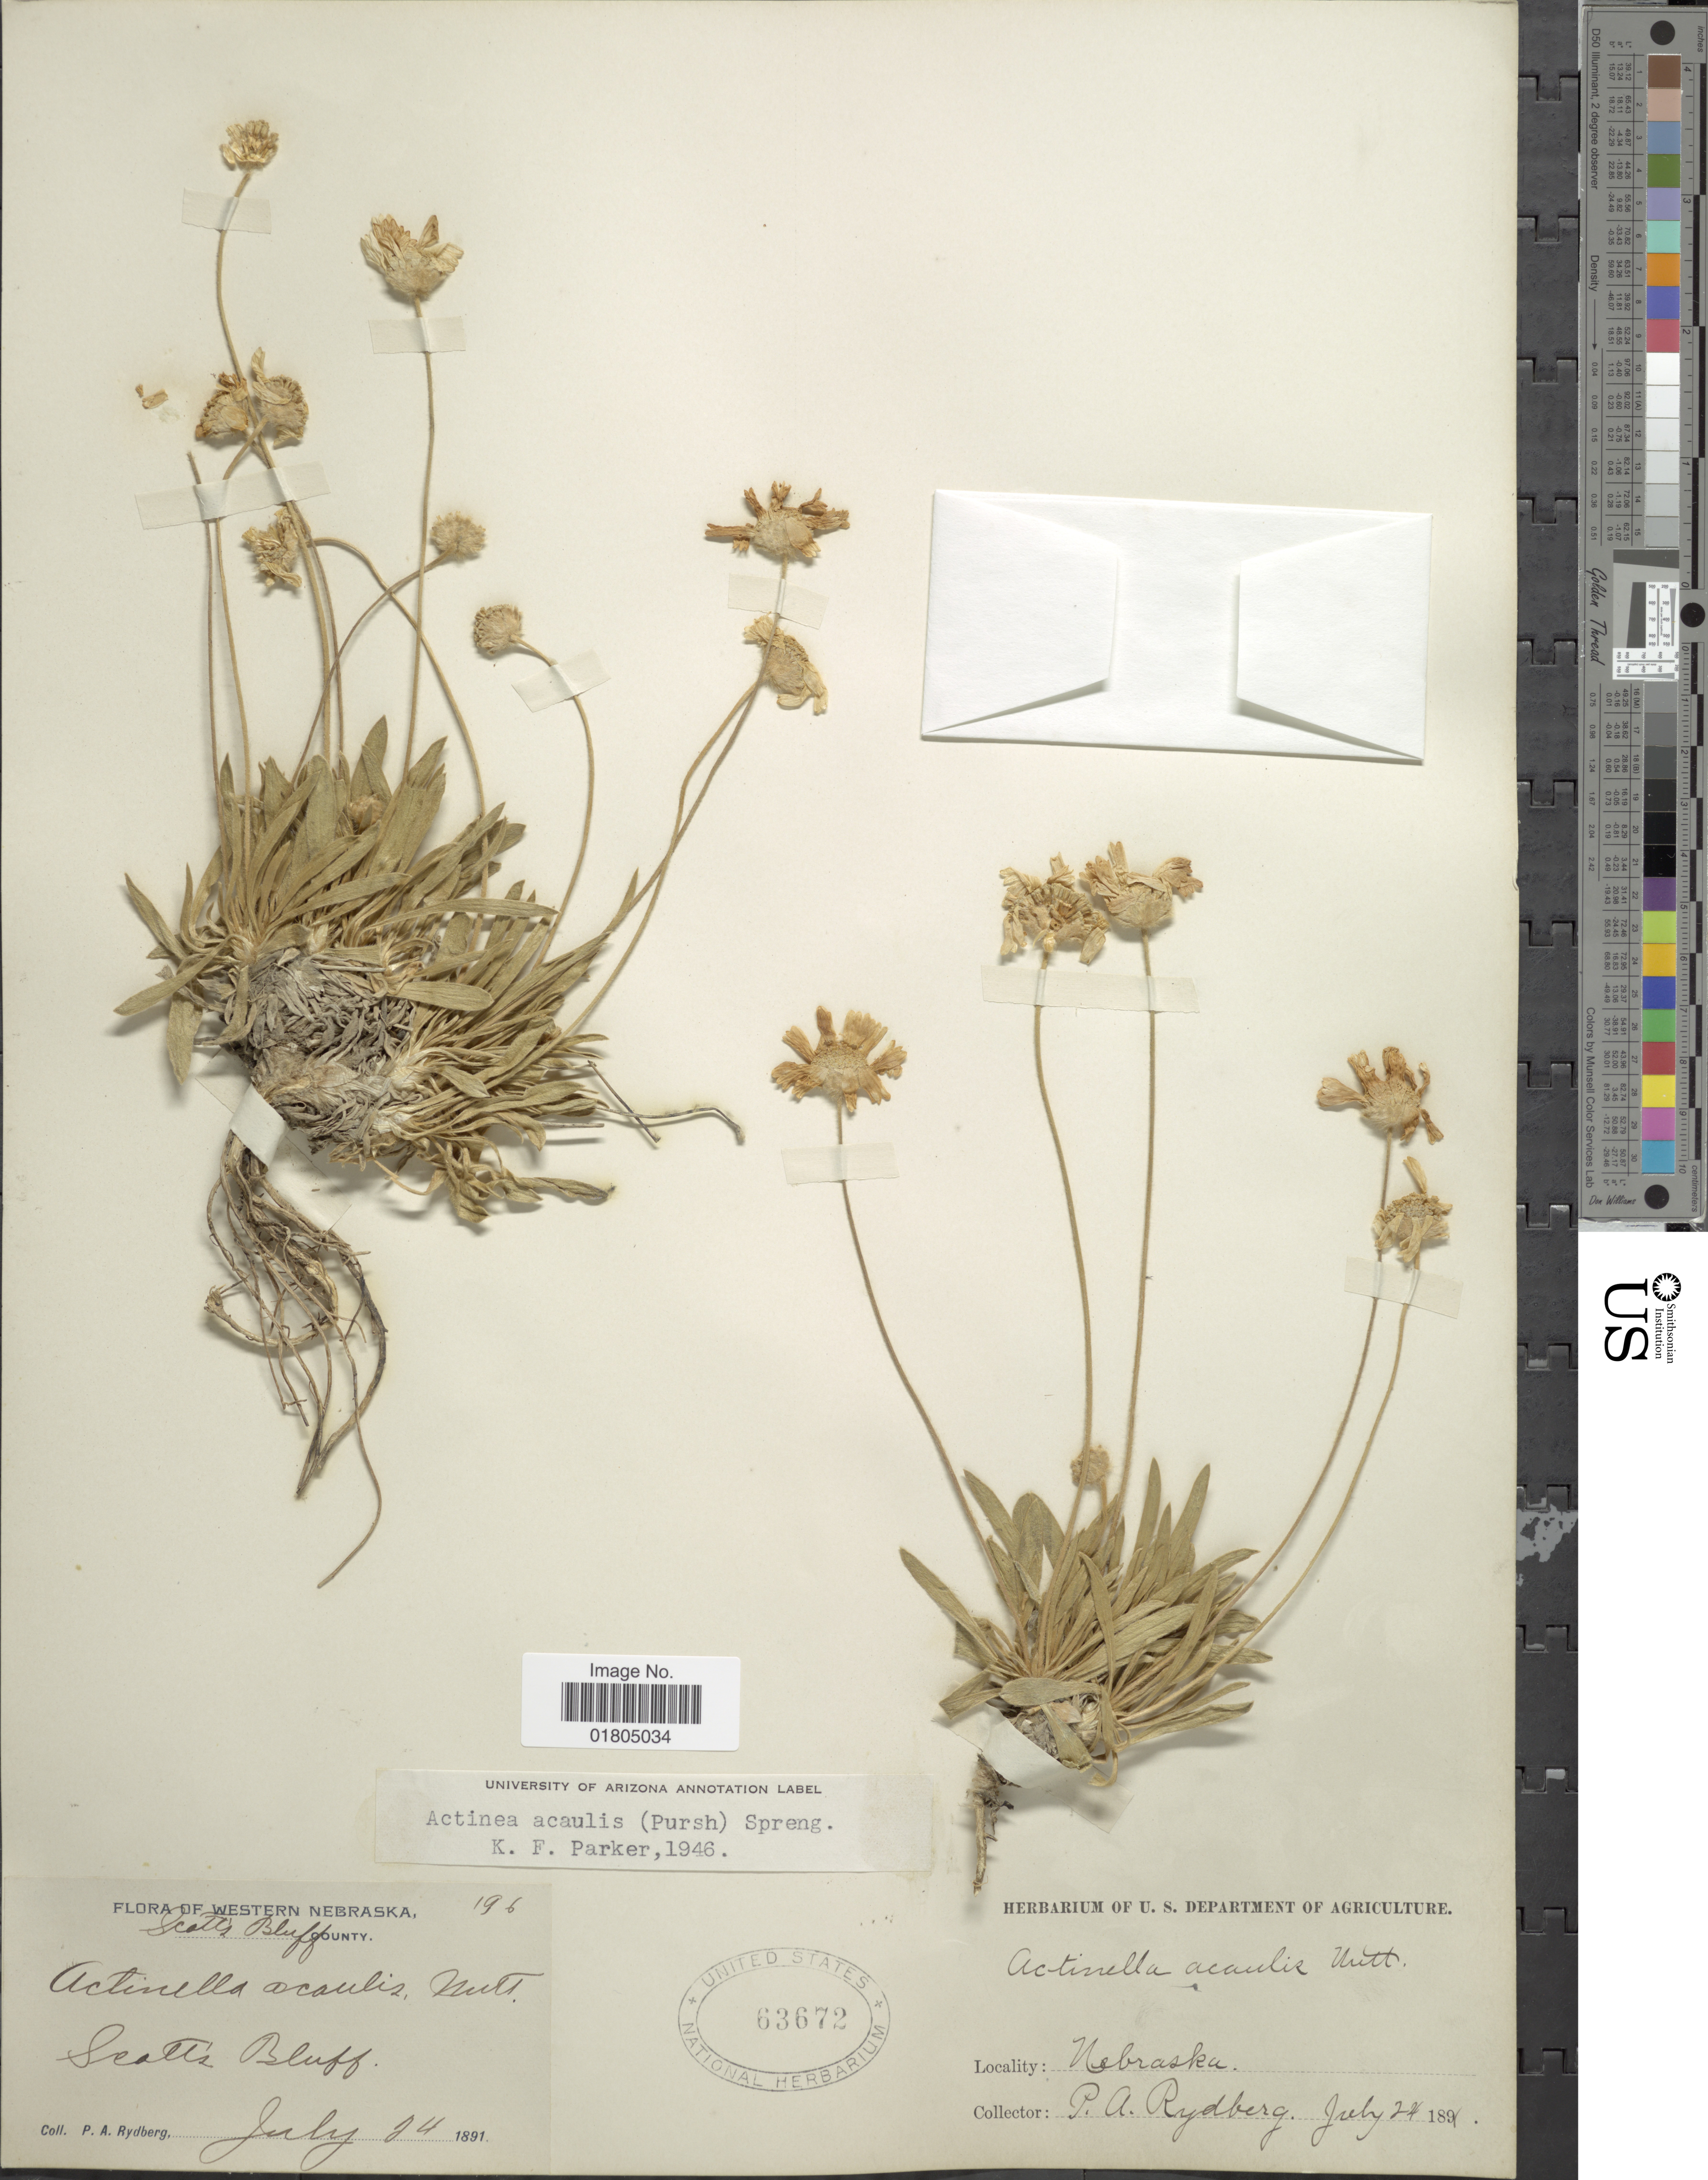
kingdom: Plantae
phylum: Tracheophyta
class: Magnoliopsida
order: Asterales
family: Asteraceae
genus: Actinea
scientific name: Actinea acaulis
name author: (Pursh) Spreng.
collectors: P. A. Rydberg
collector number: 196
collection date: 1891-07-24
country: United States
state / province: Nebraska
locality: Scotts Bluff County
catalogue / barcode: US 63672